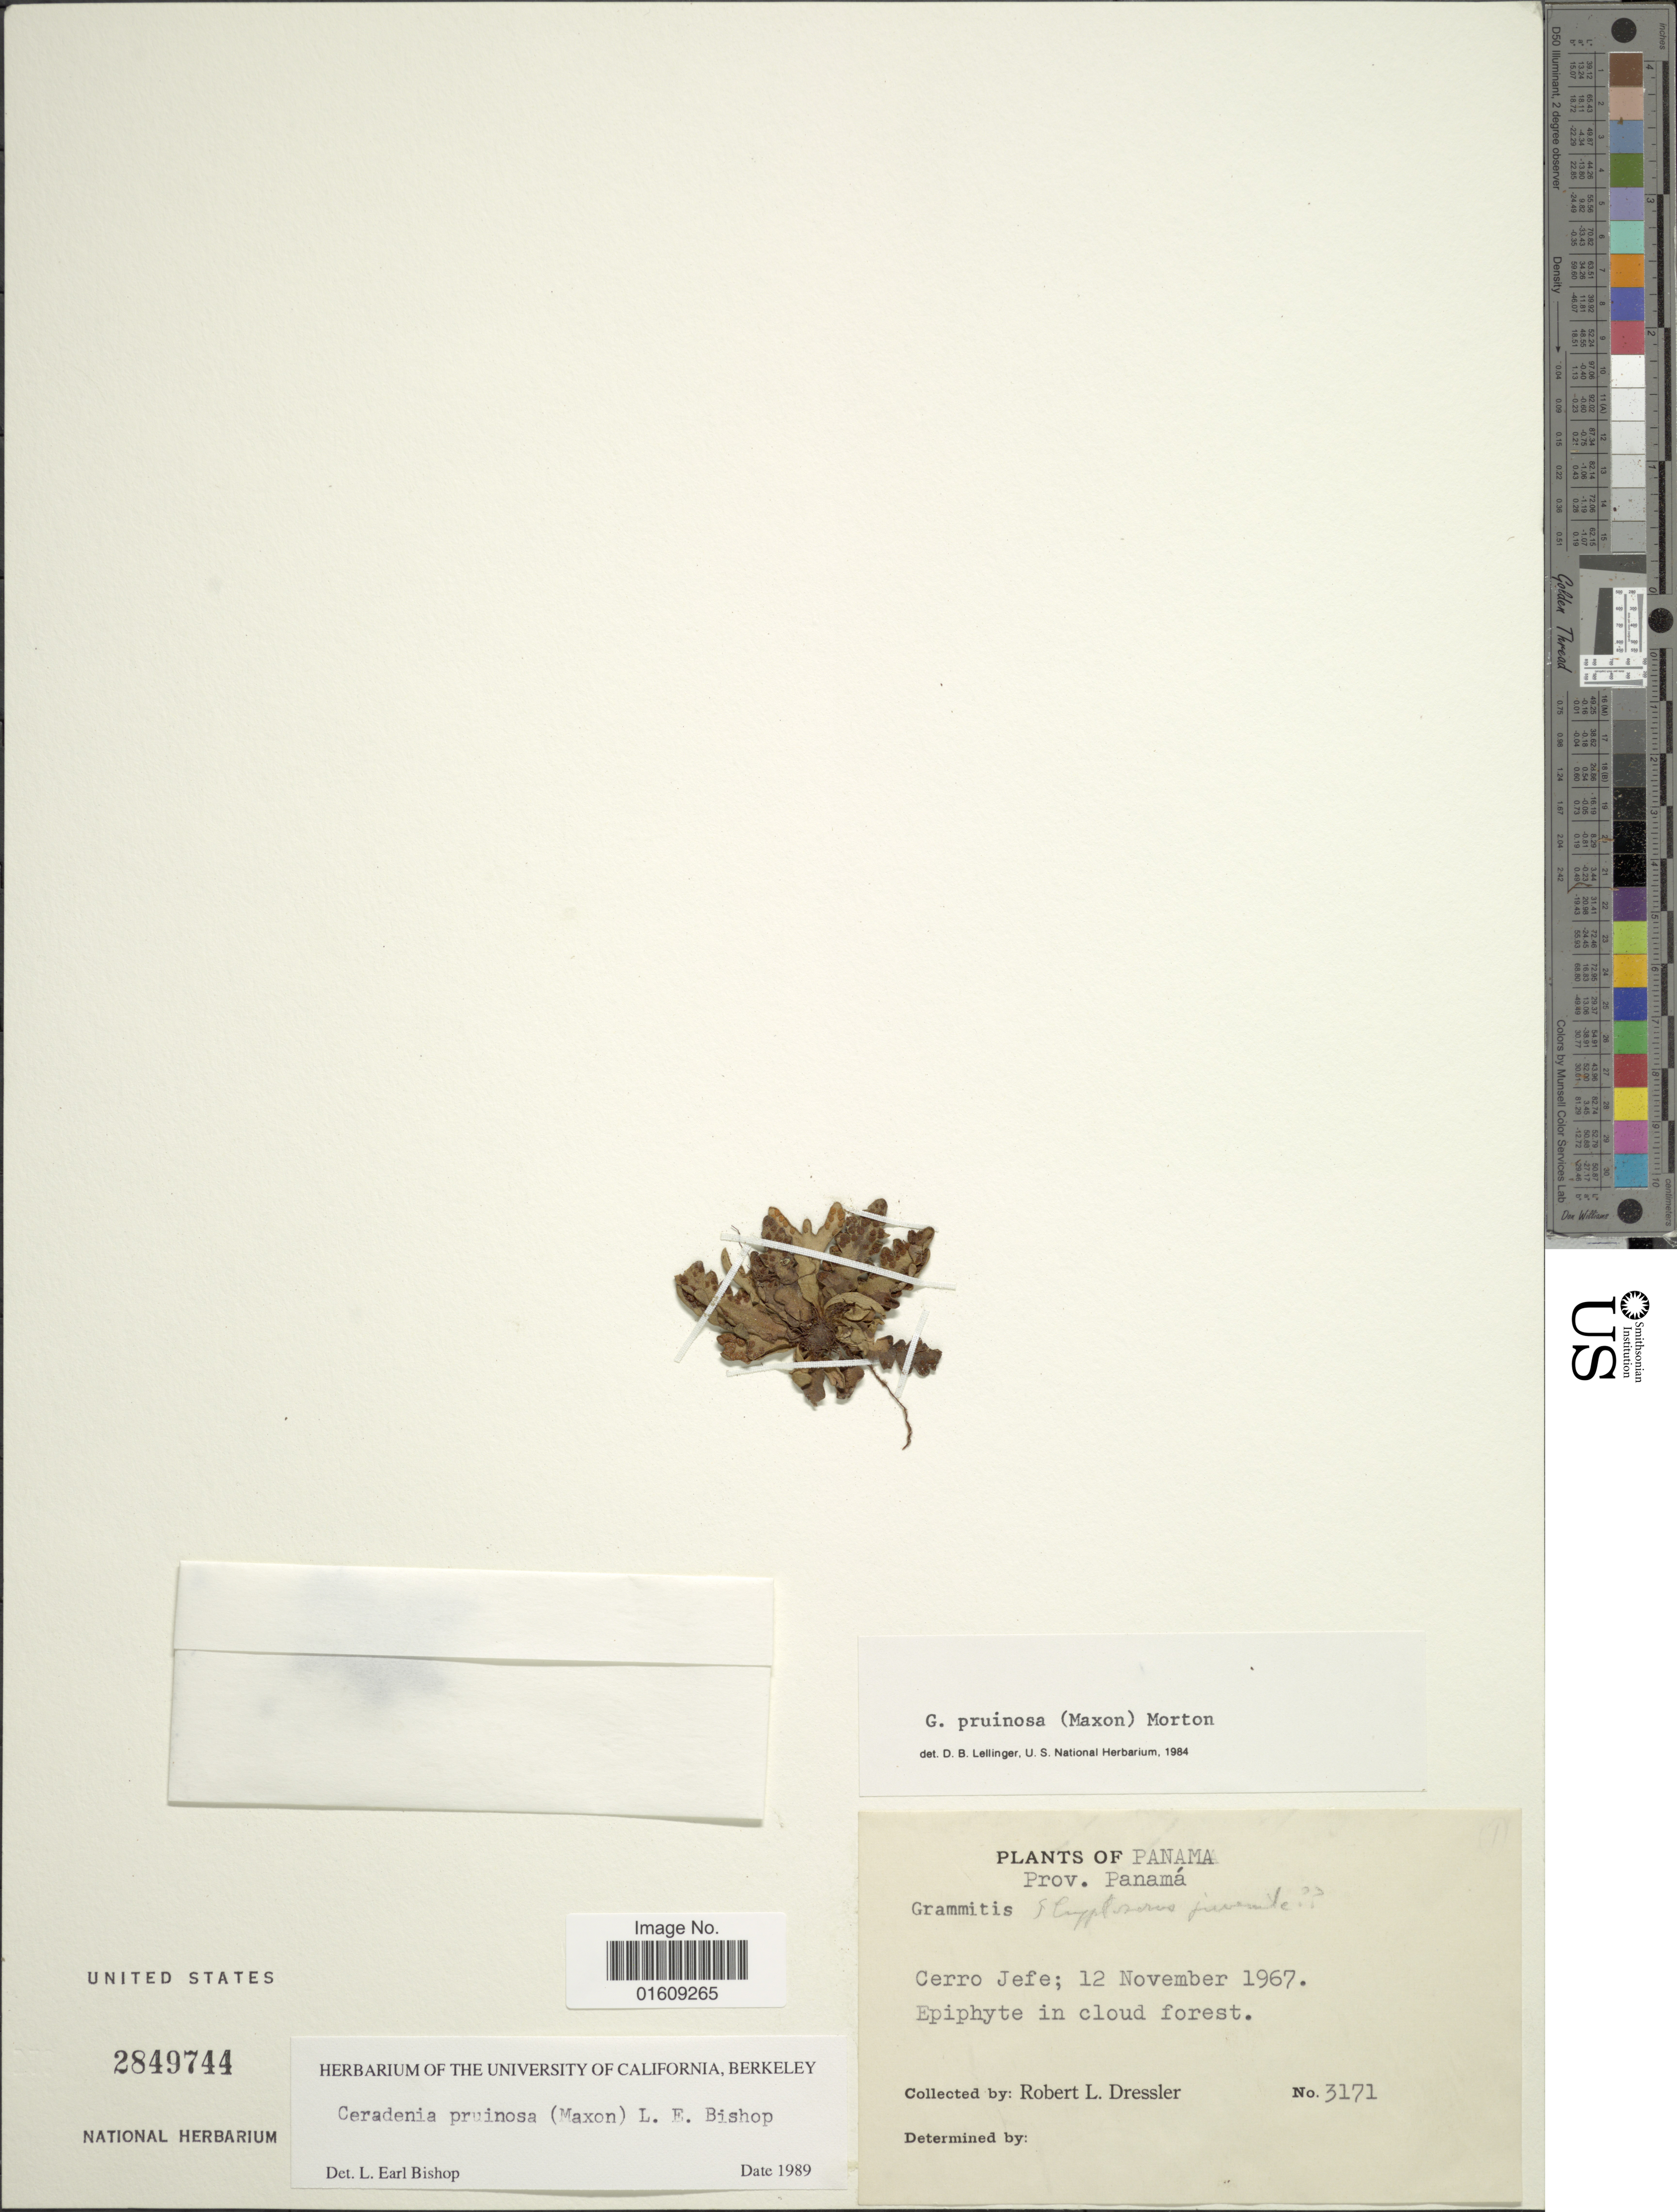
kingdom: Plantae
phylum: Tracheophyta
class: Polypodiopsida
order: Polypodiales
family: Polypodiaceae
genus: Ceradenia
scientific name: Ceradenia pruinosa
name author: (Maxon) L.E. Bishop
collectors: R. Dressler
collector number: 3171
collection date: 1967-11-12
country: Panama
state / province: Panamá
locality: Panama, Prov. Panama, Cerrof Jefe.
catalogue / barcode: US 2849744